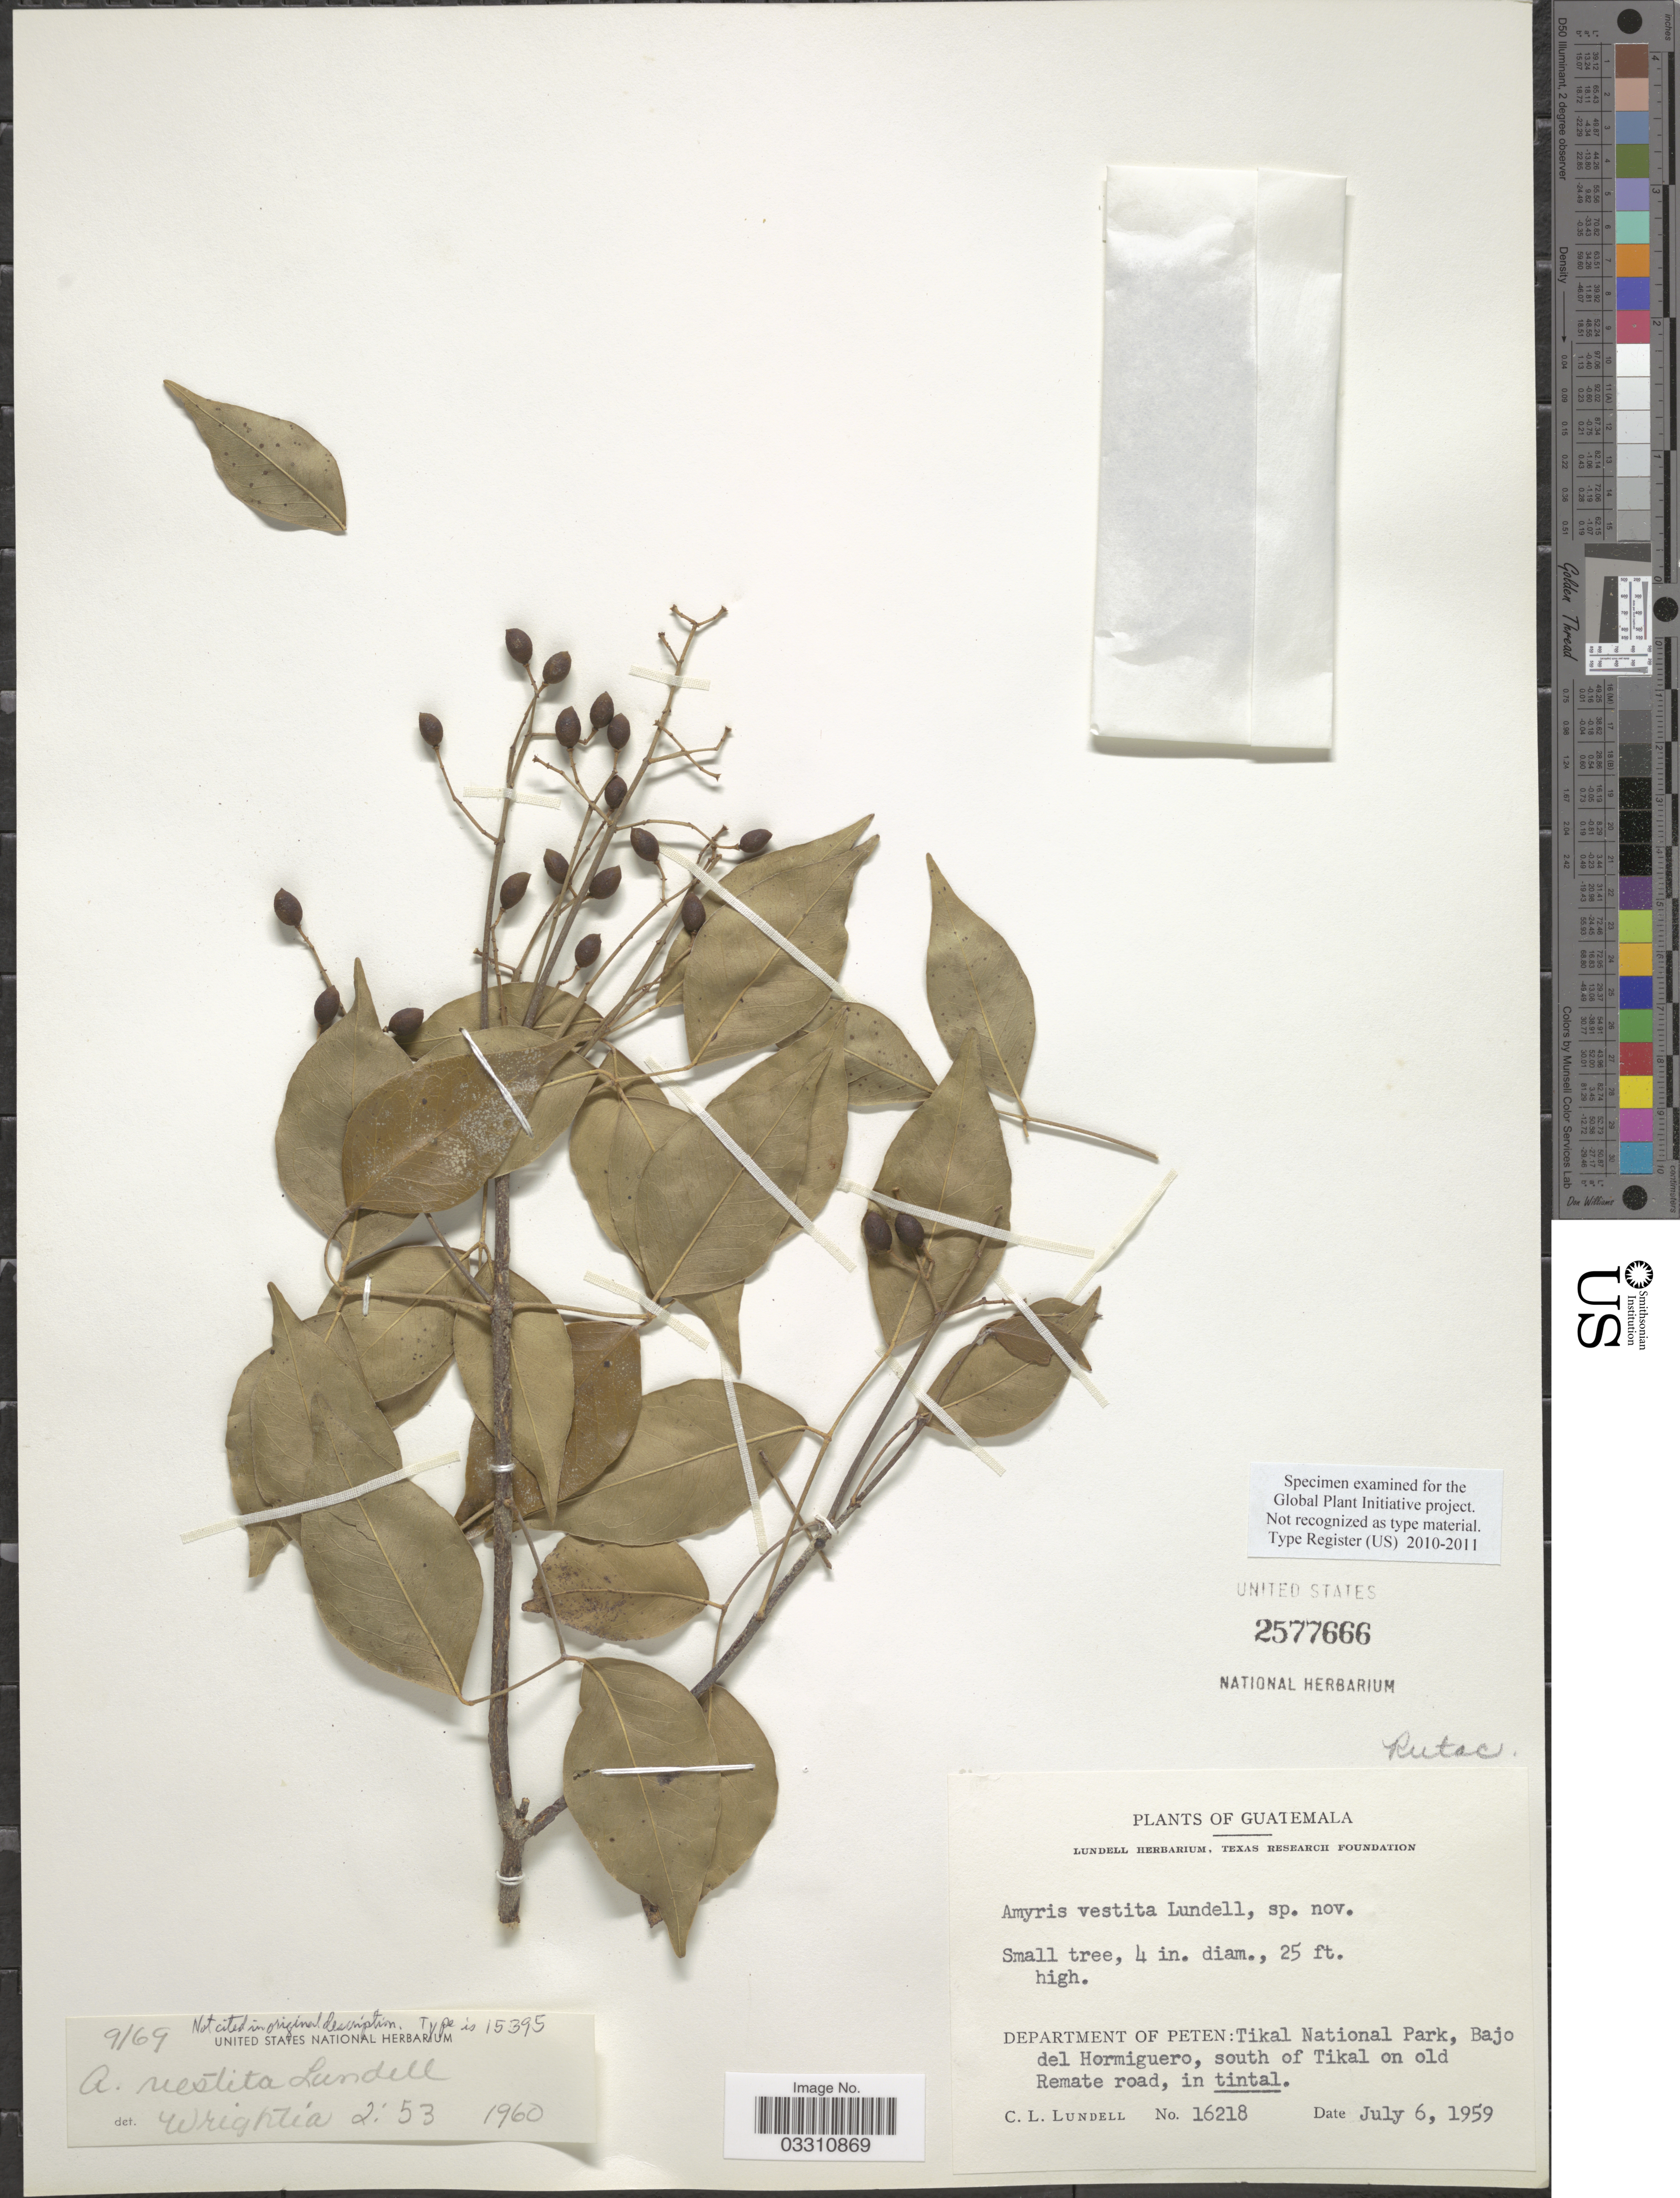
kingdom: Plantae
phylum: Tracheophyta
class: Magnoliopsida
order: Sapindales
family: Rutaceae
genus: Amyris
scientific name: Amyris vestita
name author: Lundell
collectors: C. L. Lundell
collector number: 16218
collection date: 1959-07-06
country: Guatemala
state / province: El Petén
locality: Department of Peten: Tikal National Park, Bajo del Hormiguero, south of Tikal on old Remate road.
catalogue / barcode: US 2577666